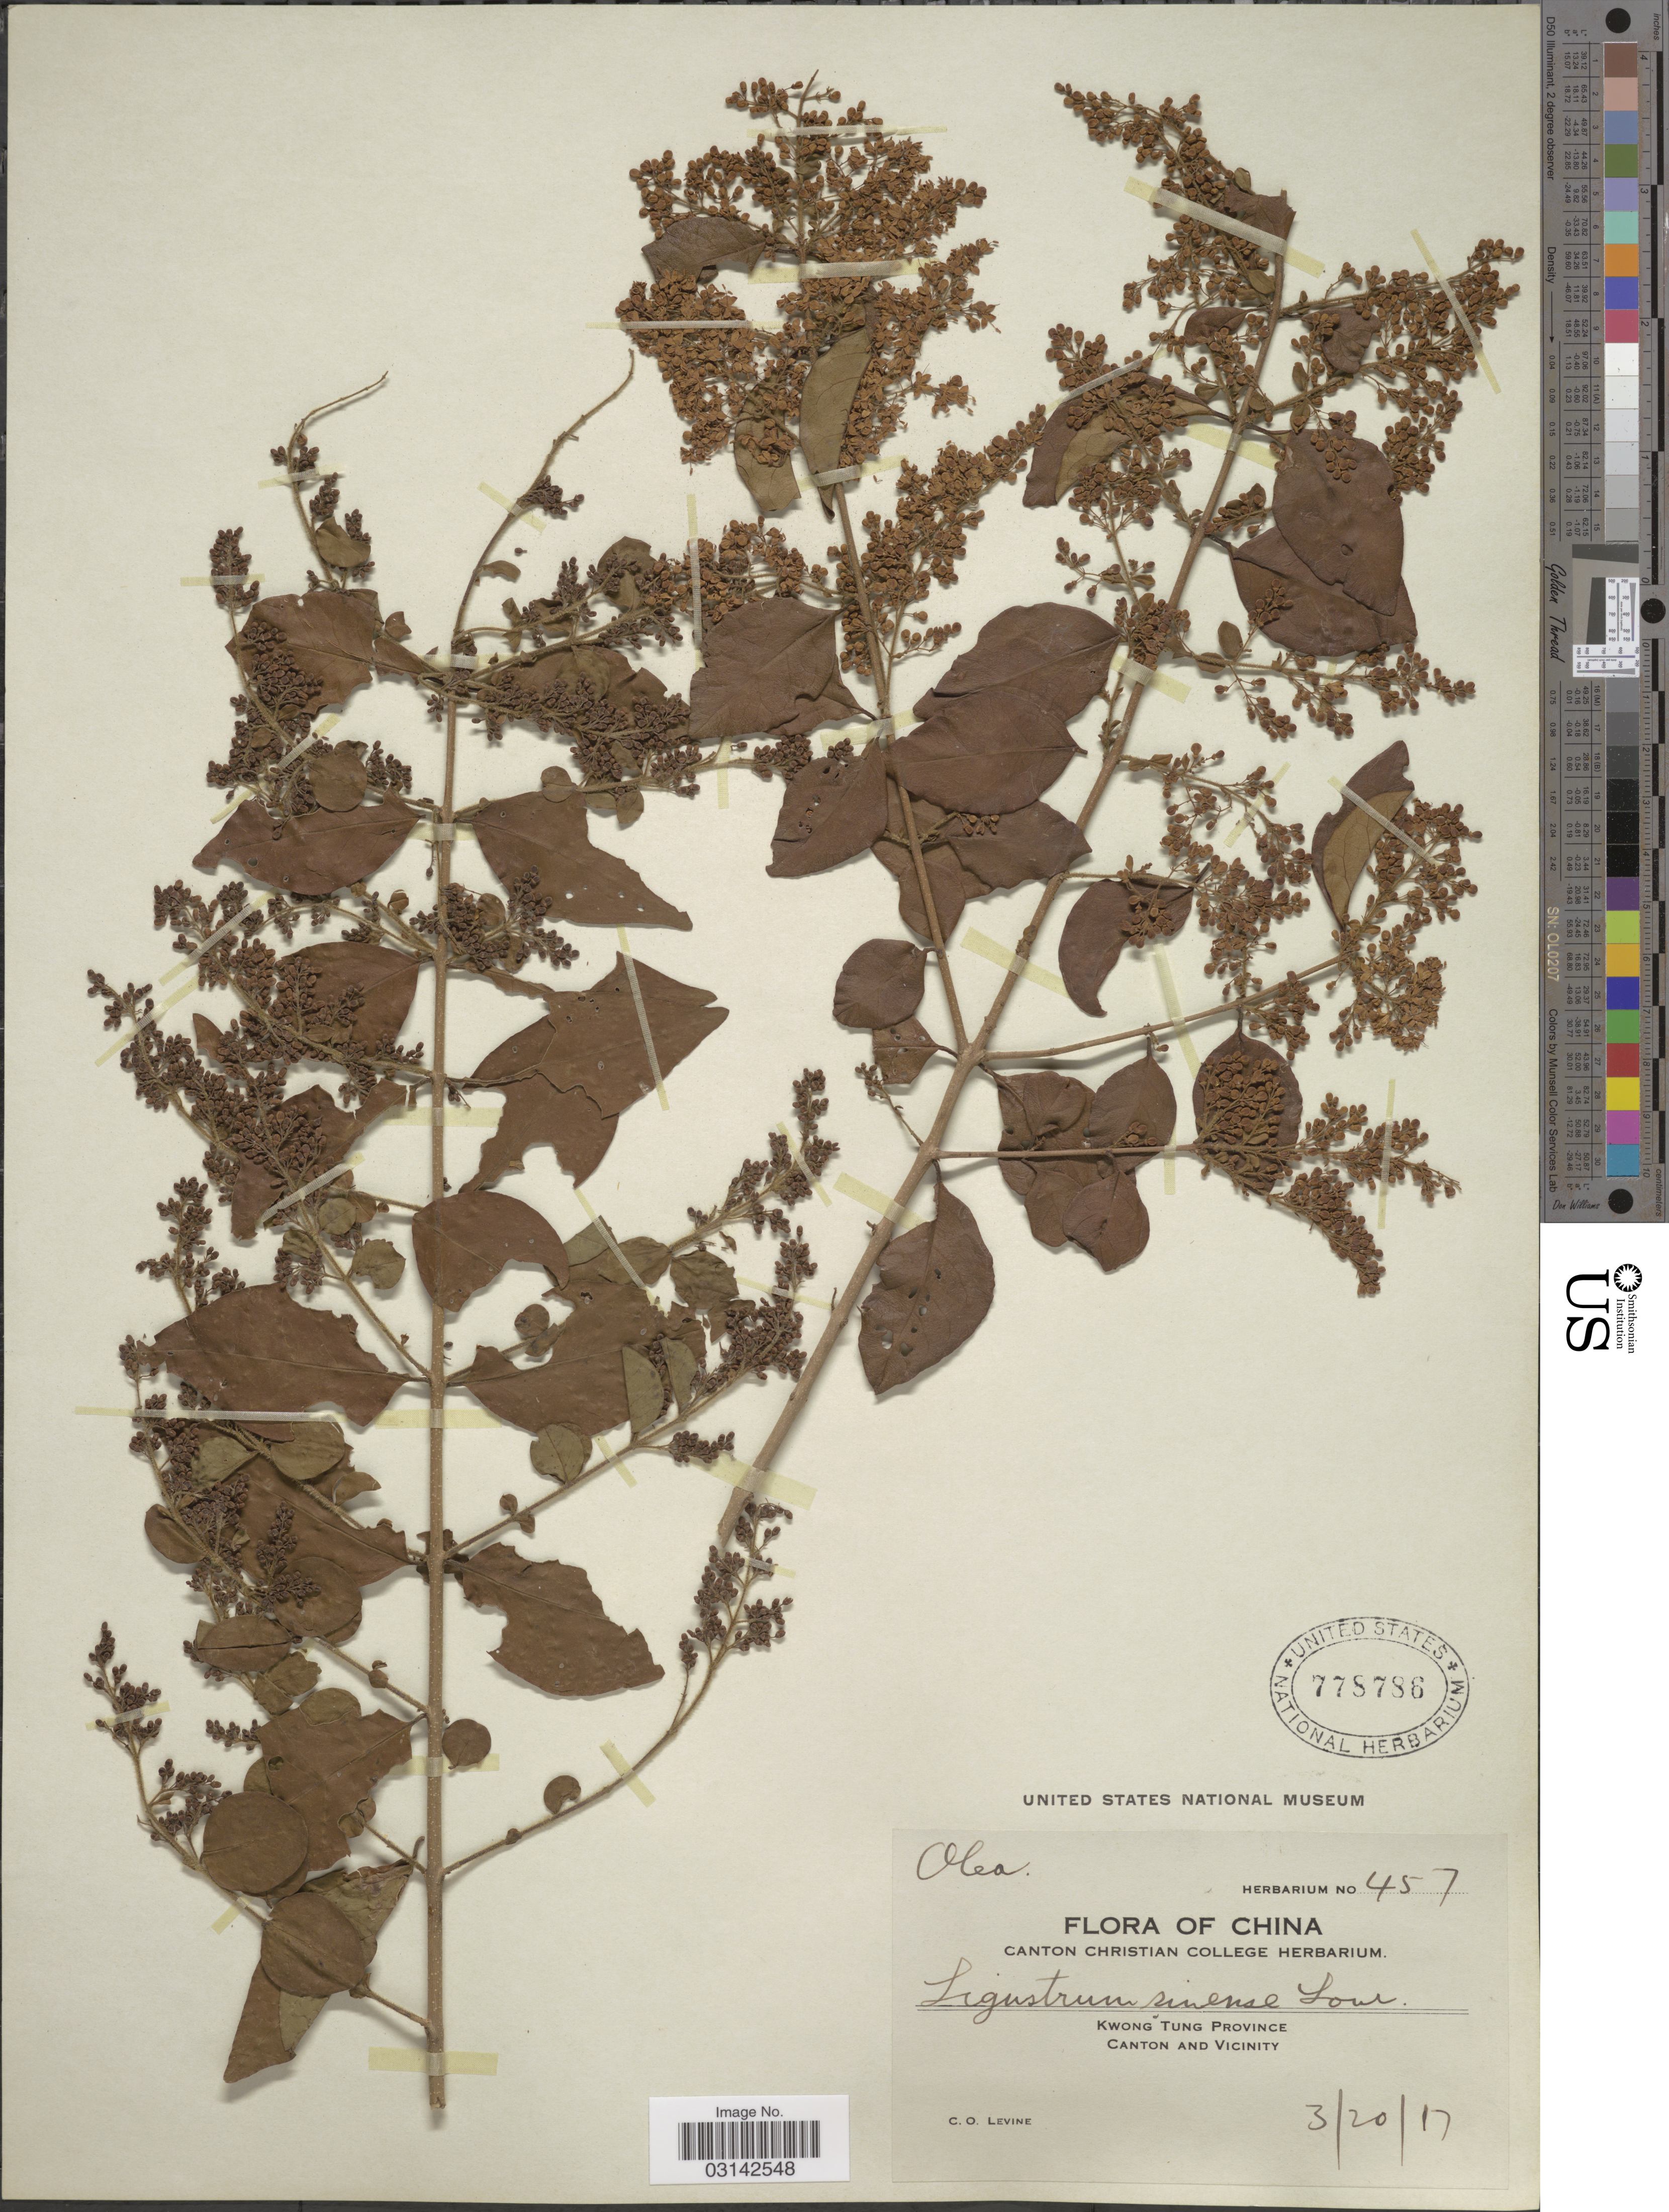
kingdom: Plantae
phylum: Tracheophyta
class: Magnoliopsida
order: Lamiales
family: Oleaceae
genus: Ligustrum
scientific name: Ligustrum sinense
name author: Lour.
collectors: C. O. Levine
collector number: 457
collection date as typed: Transcribed d/m/y: 20/3/17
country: China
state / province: Guangdong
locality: Kwong Tung Province, Canton and Vicinity.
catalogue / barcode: US 778786